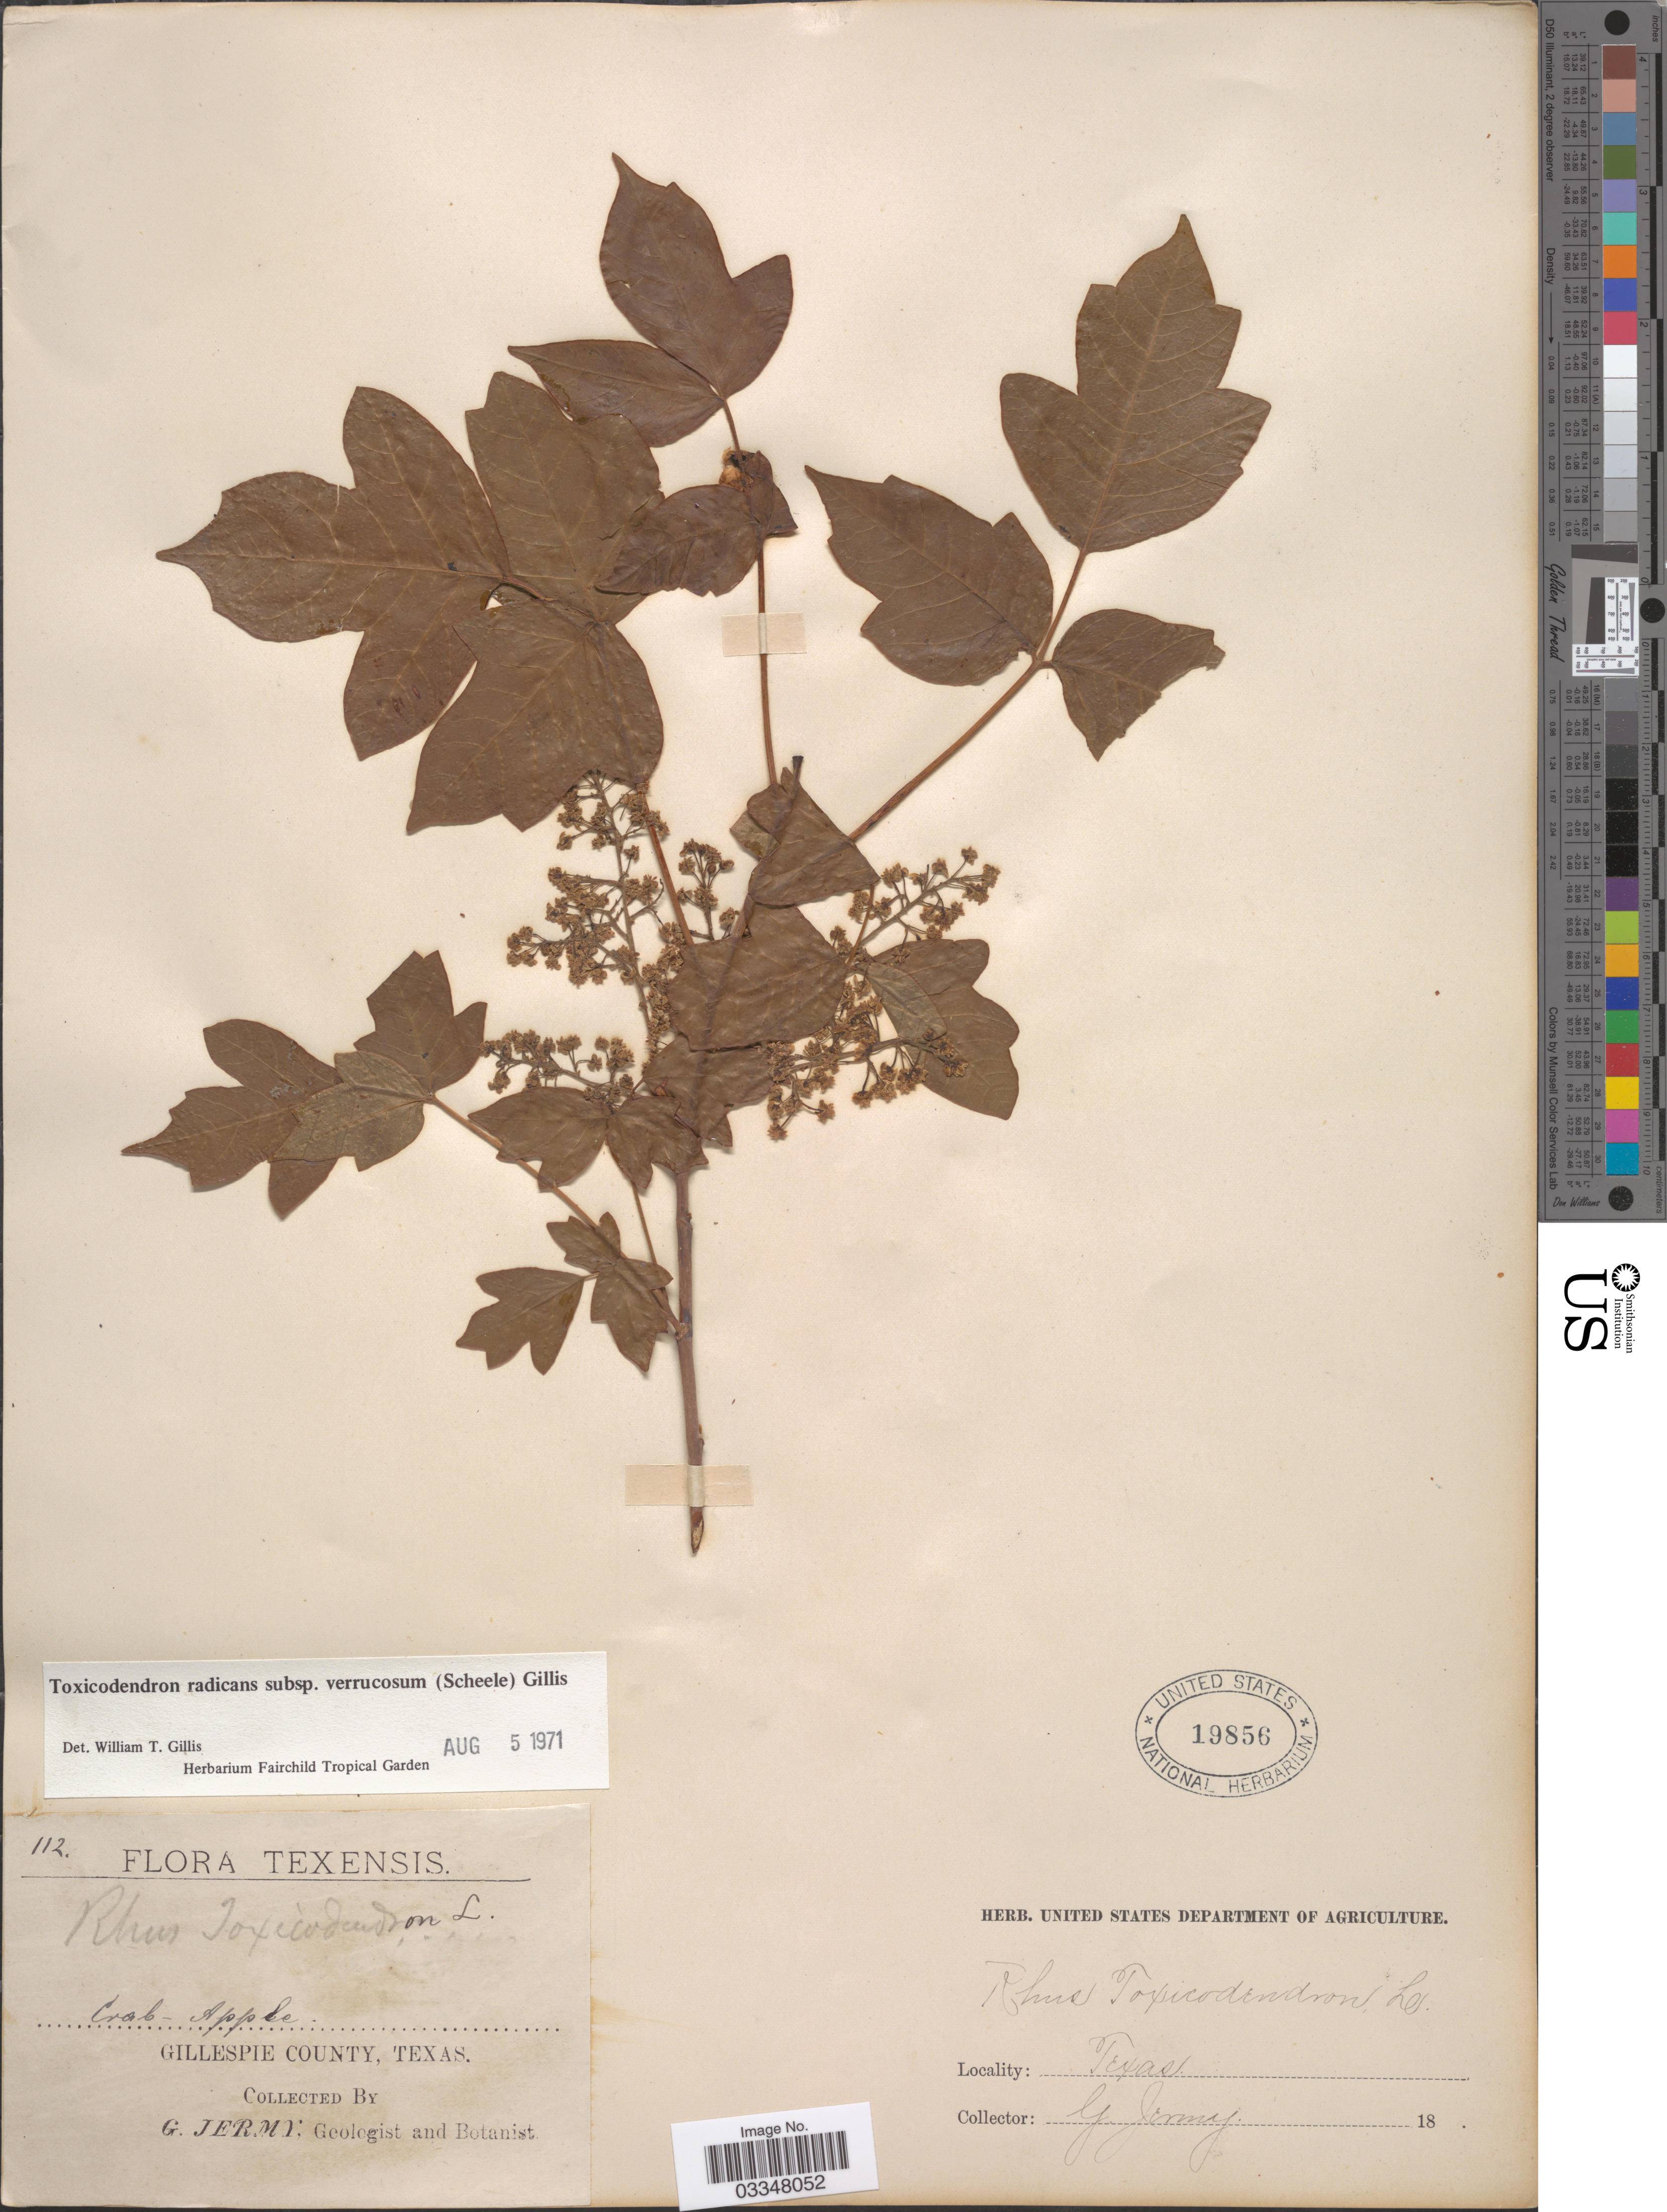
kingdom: Plantae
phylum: Tracheophyta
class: Magnoliopsida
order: Sapindales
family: Anacardiaceae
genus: Toxicodendron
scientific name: Toxicodendron radicans subsp. verrucosum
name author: (Scheele) Gillis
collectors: G. Jermy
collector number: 112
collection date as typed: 18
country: United States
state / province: Texas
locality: Gillespie County.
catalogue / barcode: US 19856